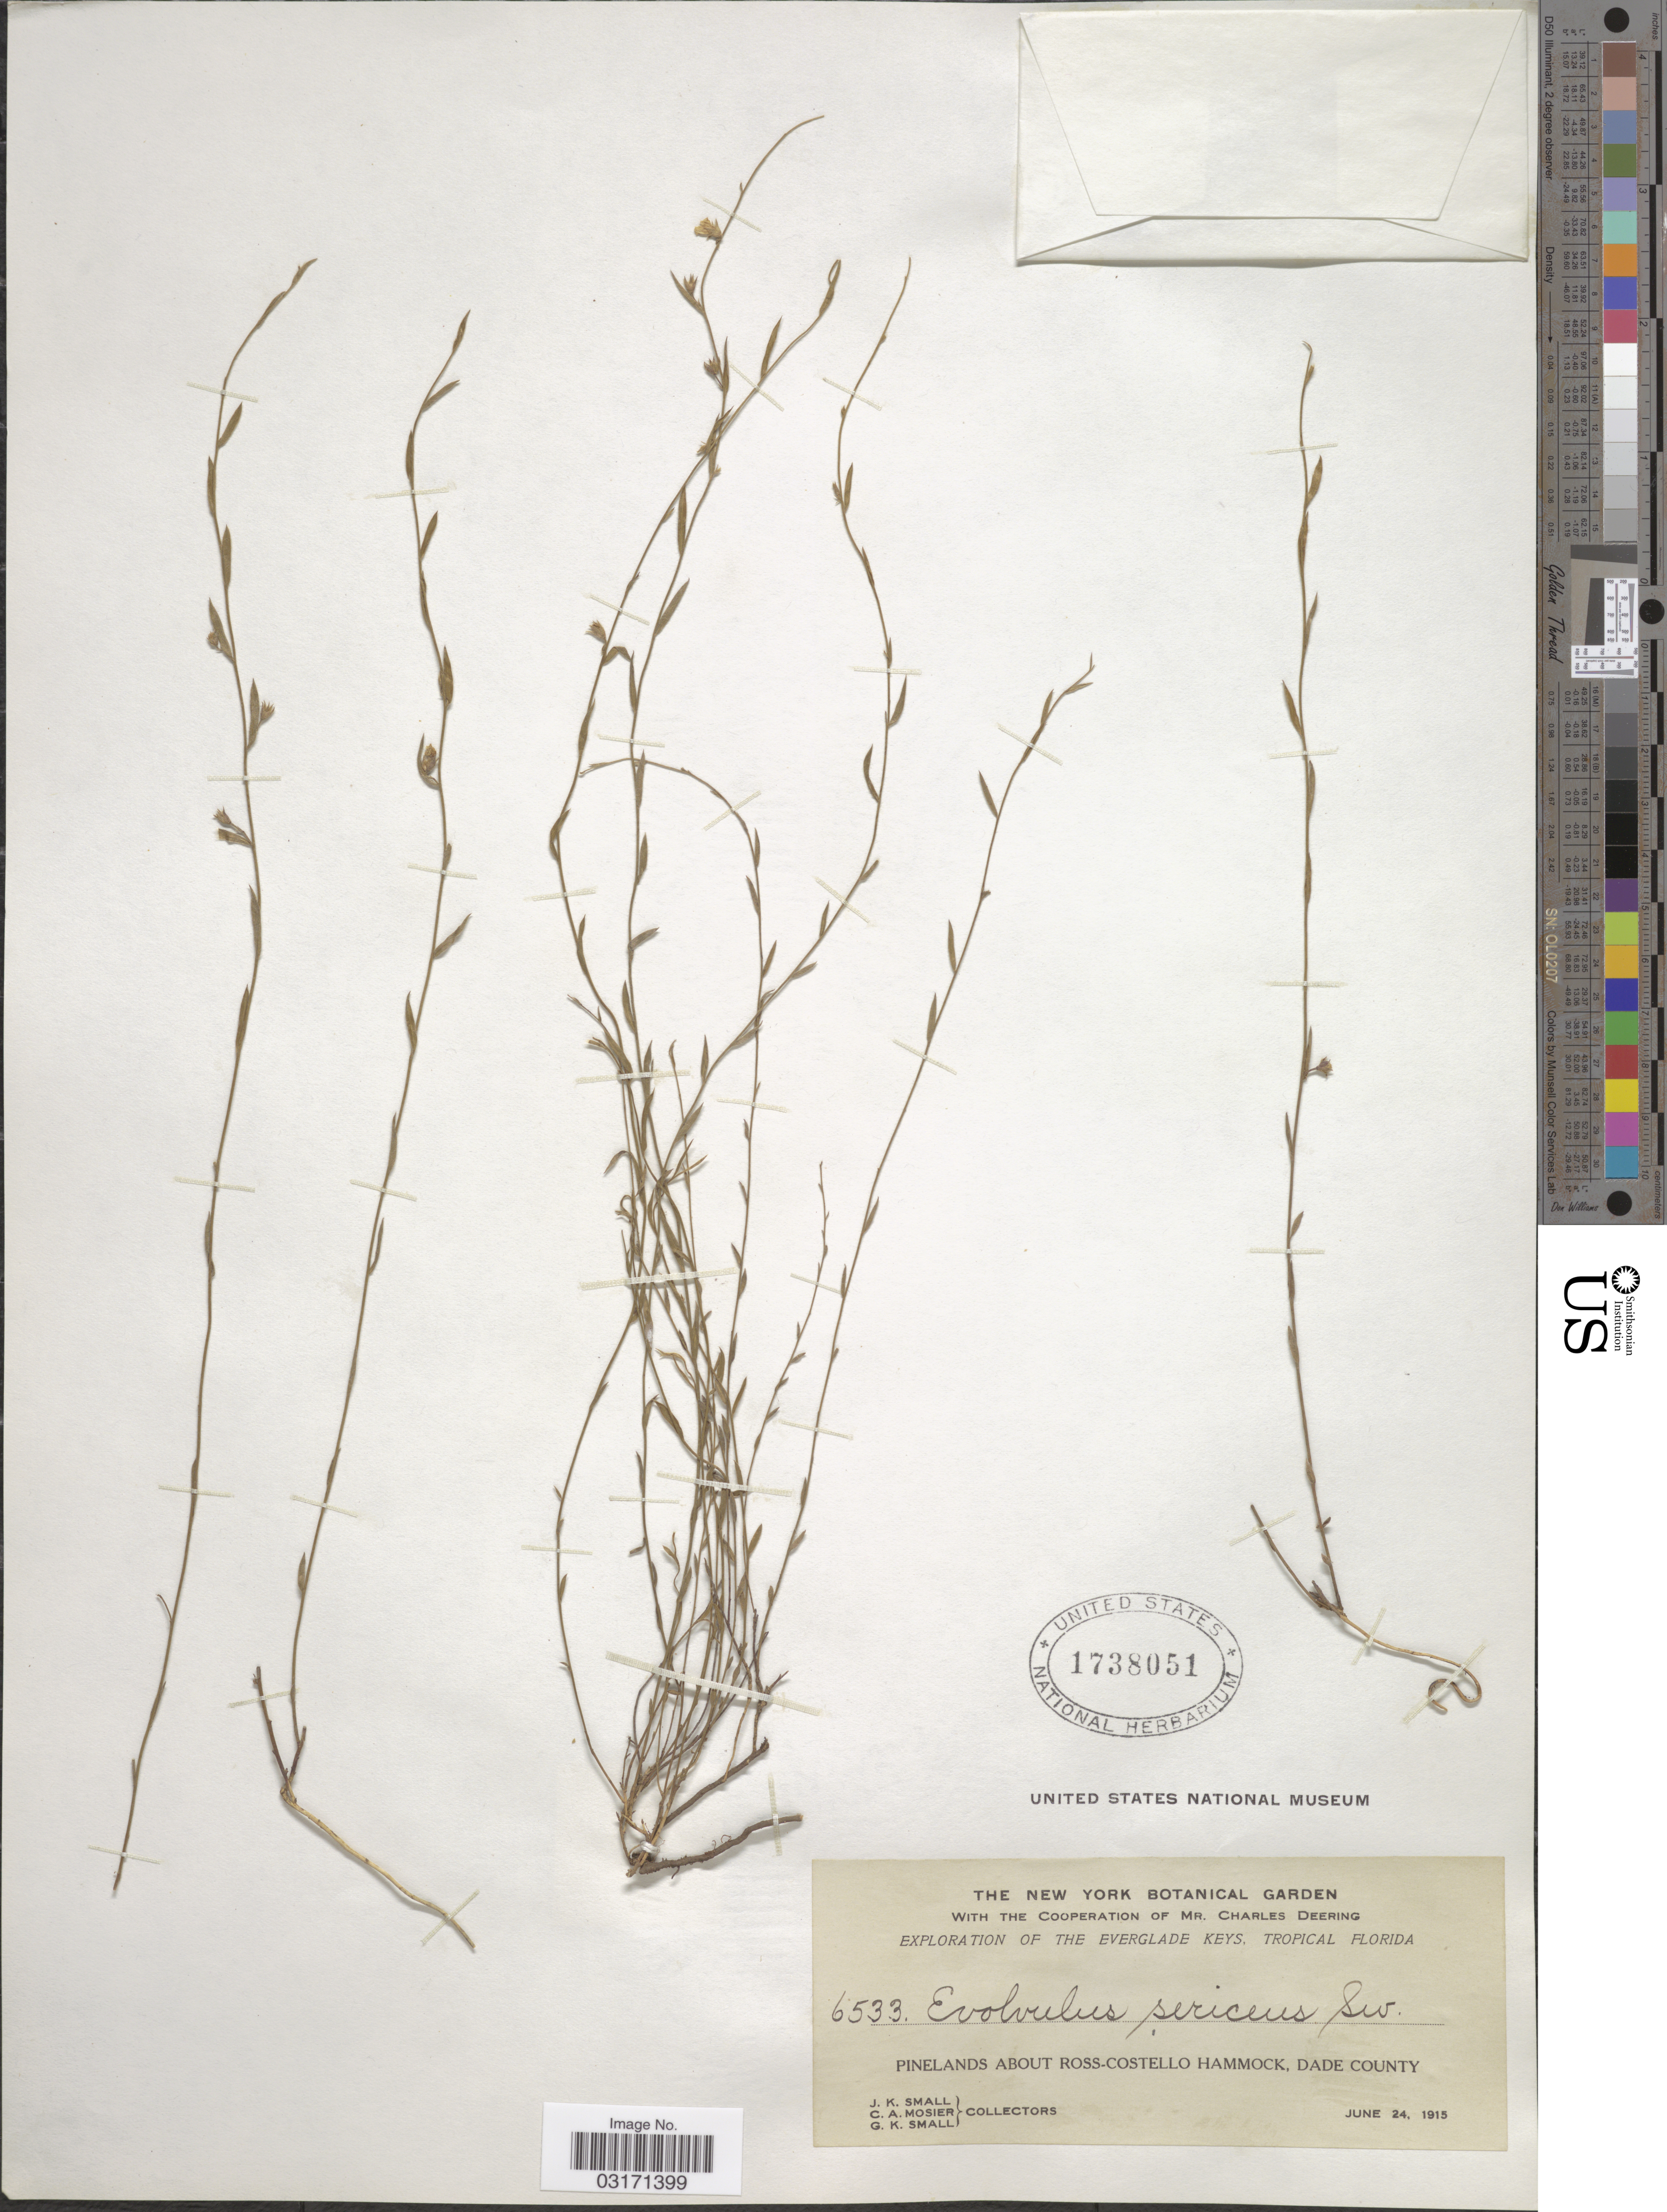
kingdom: Plantae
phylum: Tracheophyta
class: Magnoliopsida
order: Solanales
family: Convolvulaceae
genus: Evolvulus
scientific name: Evolvulus sericeus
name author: Sw.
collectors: J. K. Small, C. A. Mosier & G. K. Small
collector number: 6533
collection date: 1915-06-24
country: United States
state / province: Florida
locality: The Everglades Keys, Tropical Florida, Pinelands about Ross-Costello Hammock, Dade County.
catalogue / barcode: US 1738051